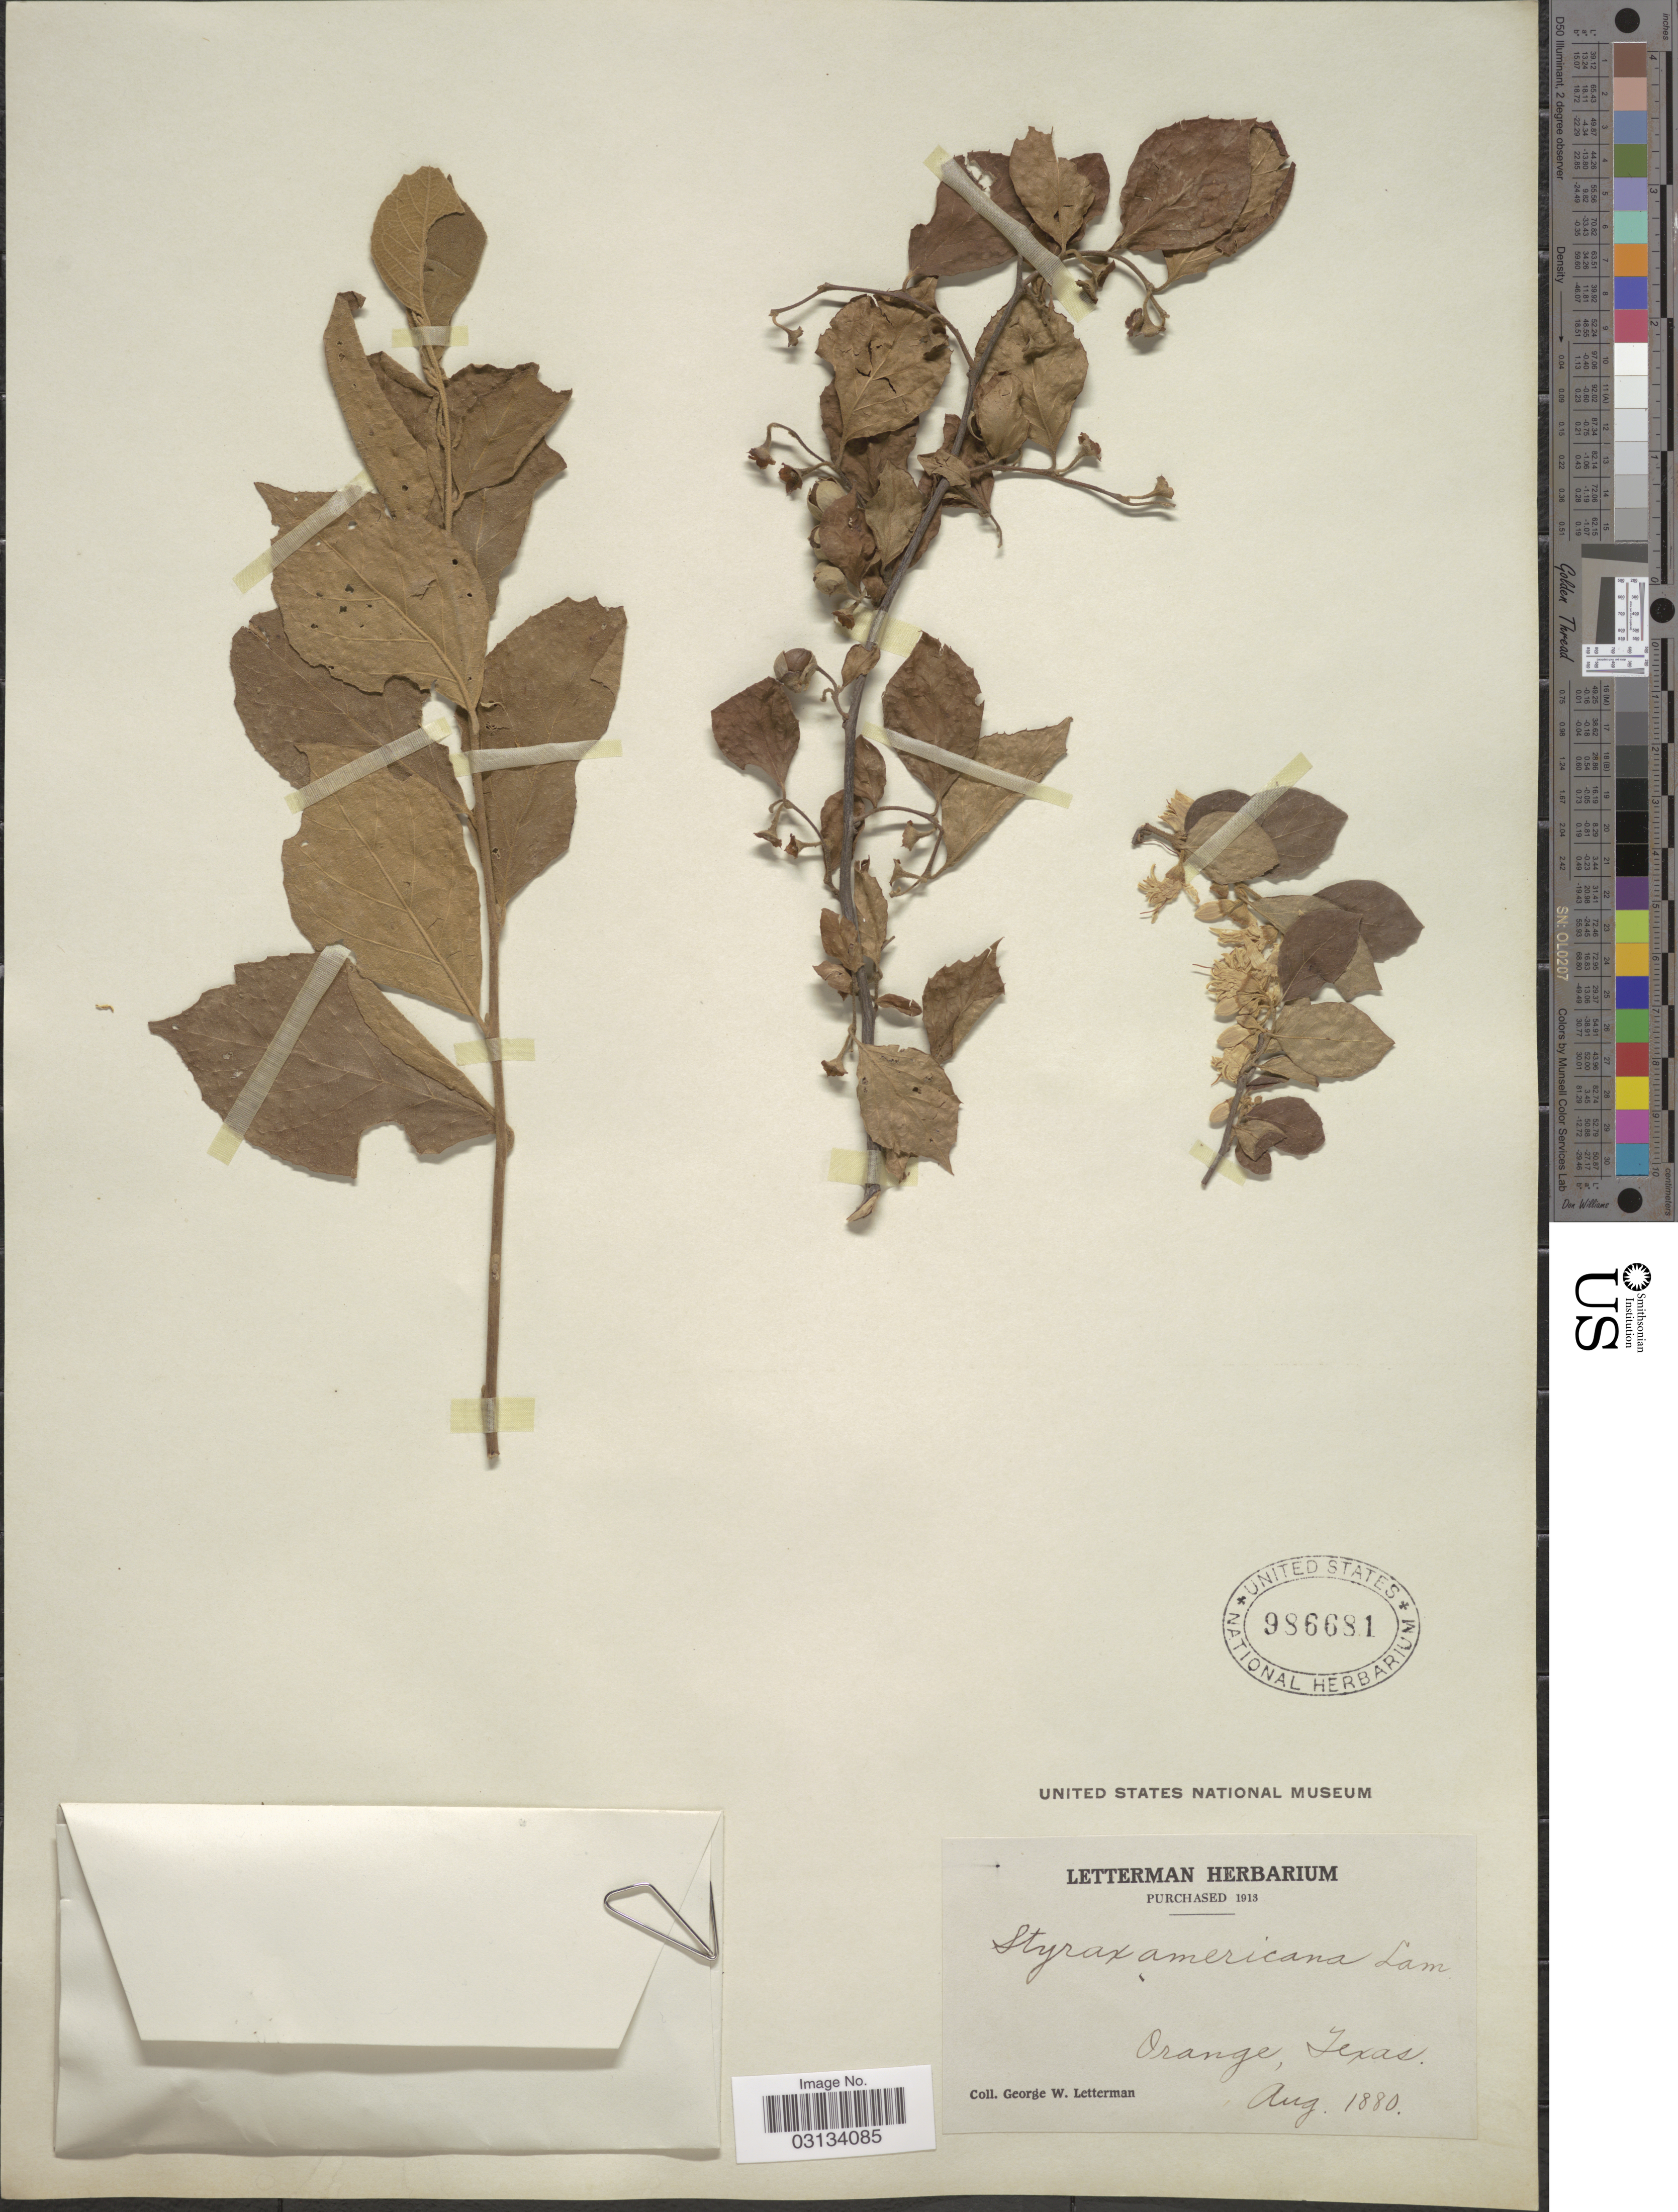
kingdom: Plantae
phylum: Tracheophyta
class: Magnoliopsida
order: Ericales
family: Styracaceae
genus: Styrax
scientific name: Styrax americanus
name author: Lam.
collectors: G. W. Letterman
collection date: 1880-08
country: United States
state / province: Texas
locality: Orange.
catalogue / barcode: US 986681